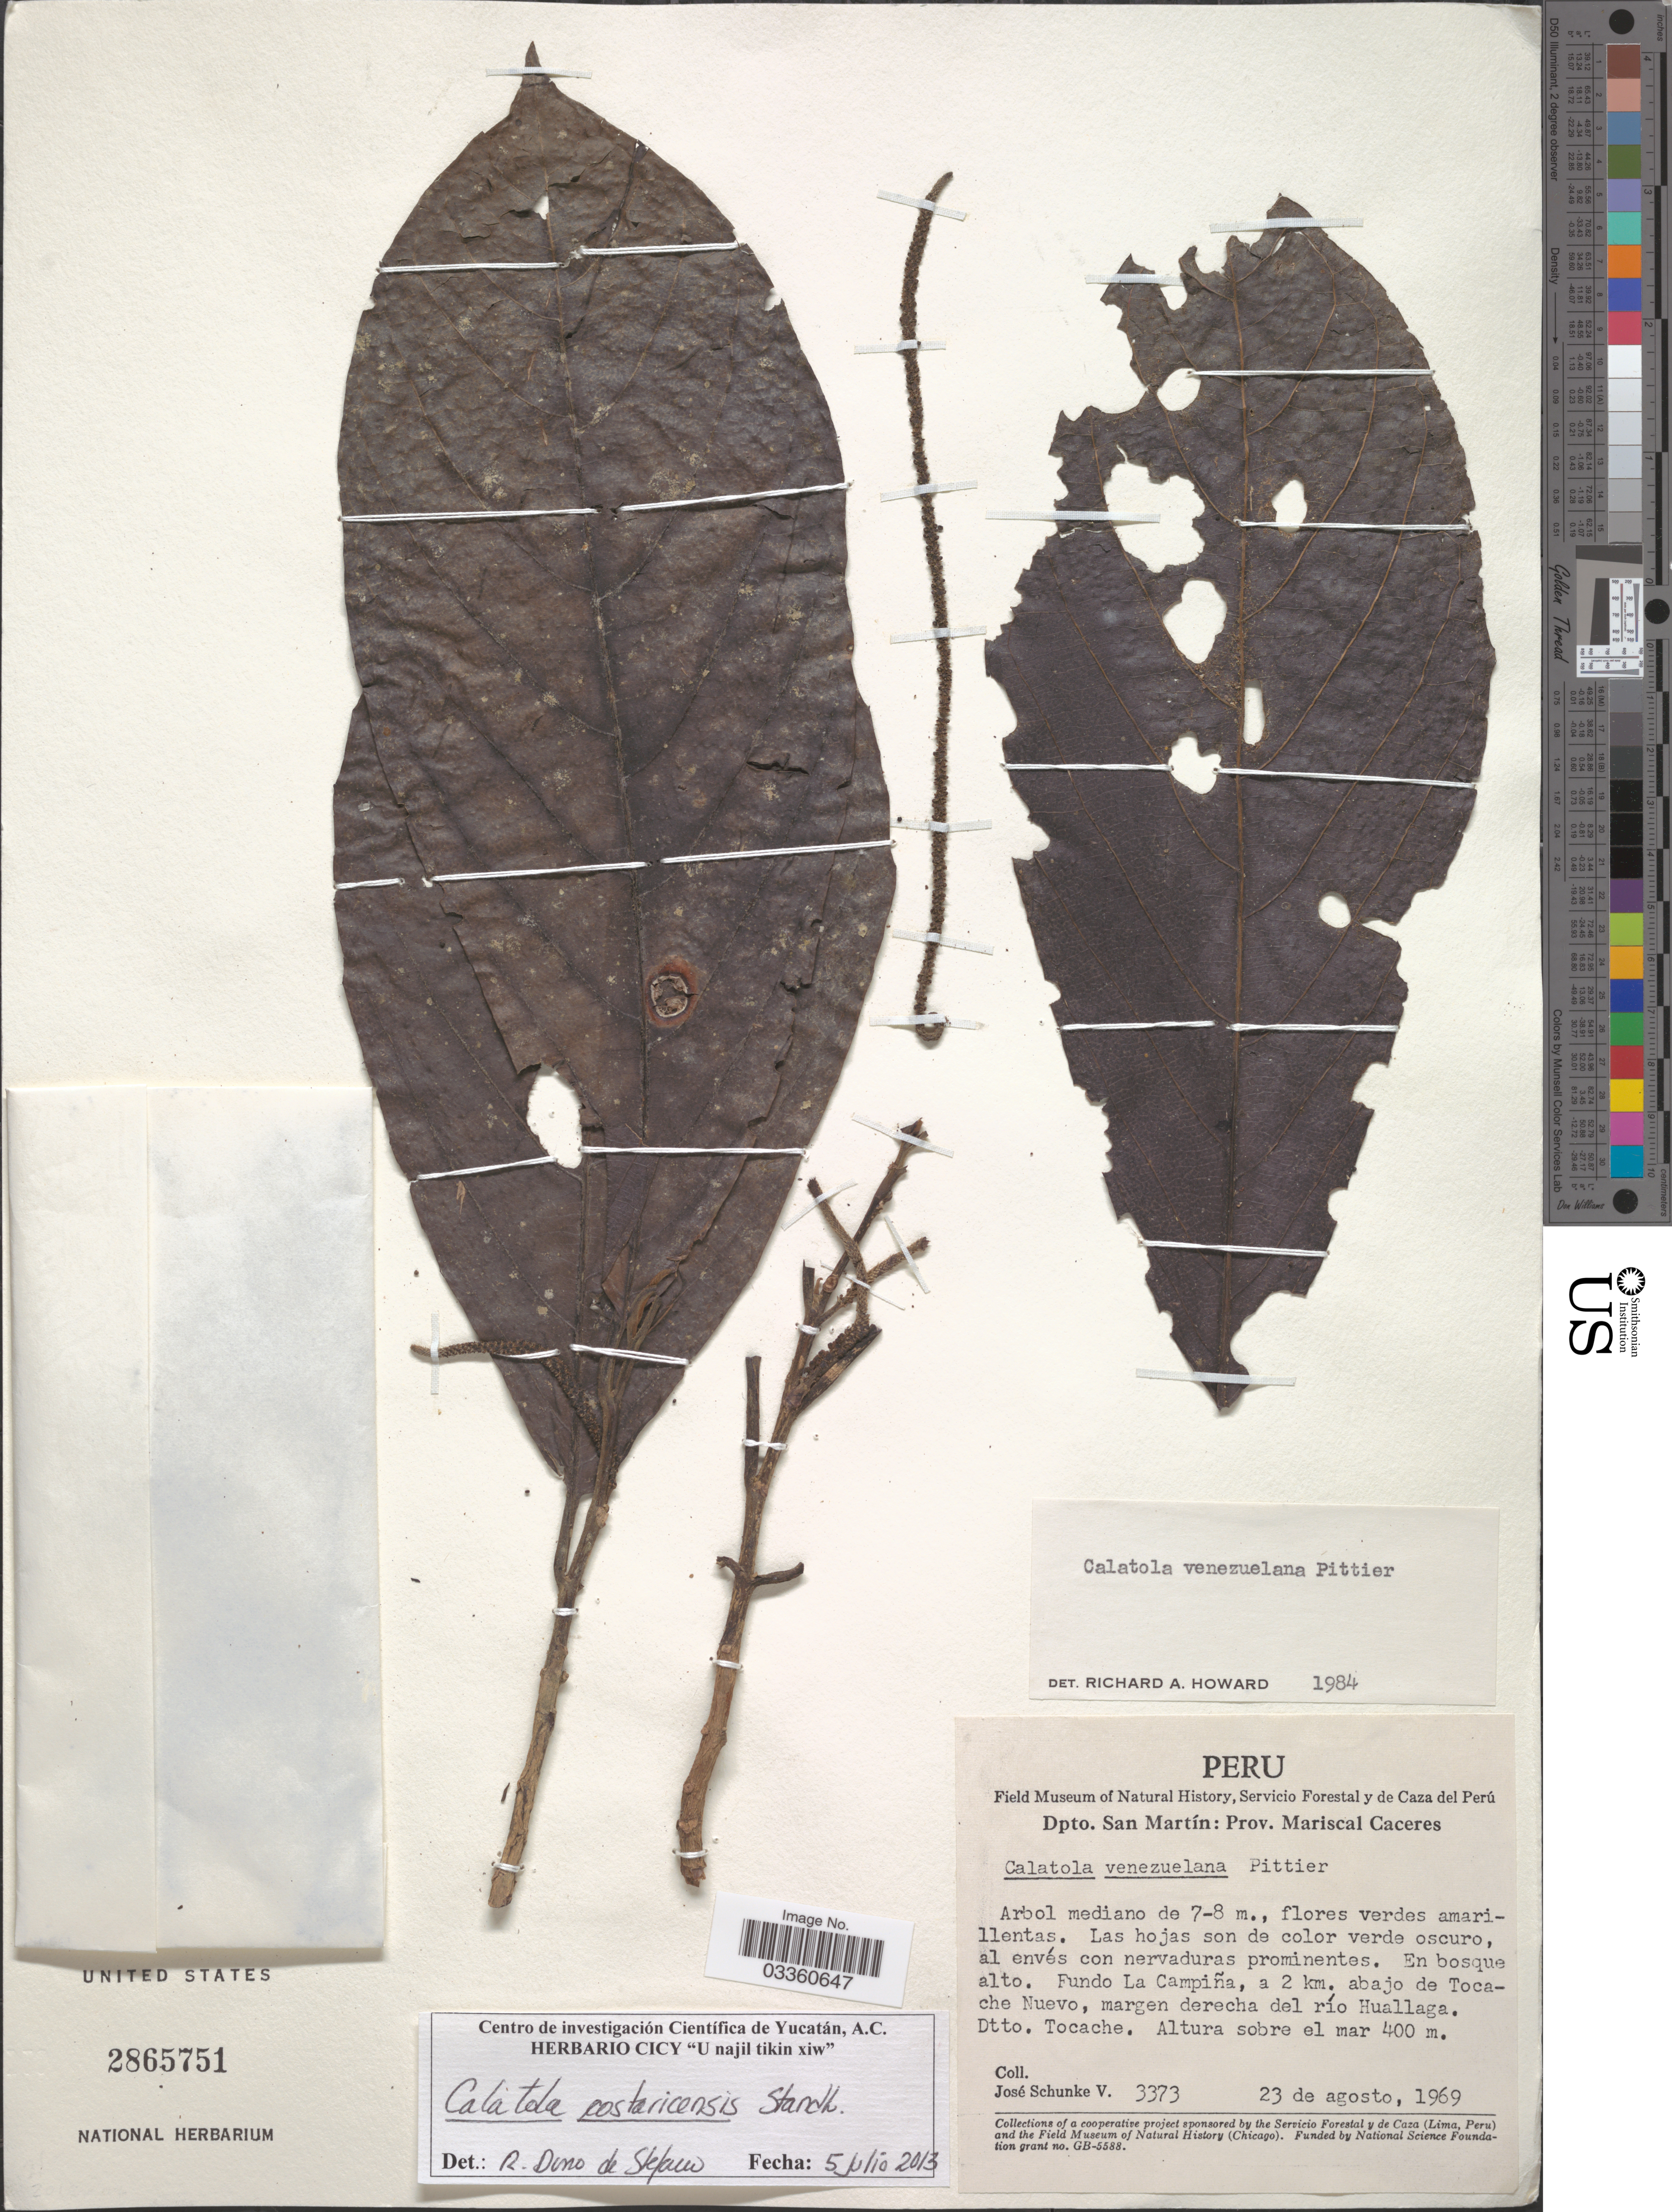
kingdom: Plantae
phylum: Tracheophyta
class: Magnoliopsida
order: Metteniusales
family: Metteniusaceae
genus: Calatola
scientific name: Calatola costaricensis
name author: Standl.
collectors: J. Schunke Vigo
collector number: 3373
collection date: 1969-08-23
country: Peru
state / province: San Martín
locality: Dpto. San Martín: Prov. Mariscal Caceres, Fundo La Campiña, a 2 km. abajo de Tocache Nuevo, margen derecha del río Huallaga. Dtto. Tocache.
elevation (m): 400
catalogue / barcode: US 2865751